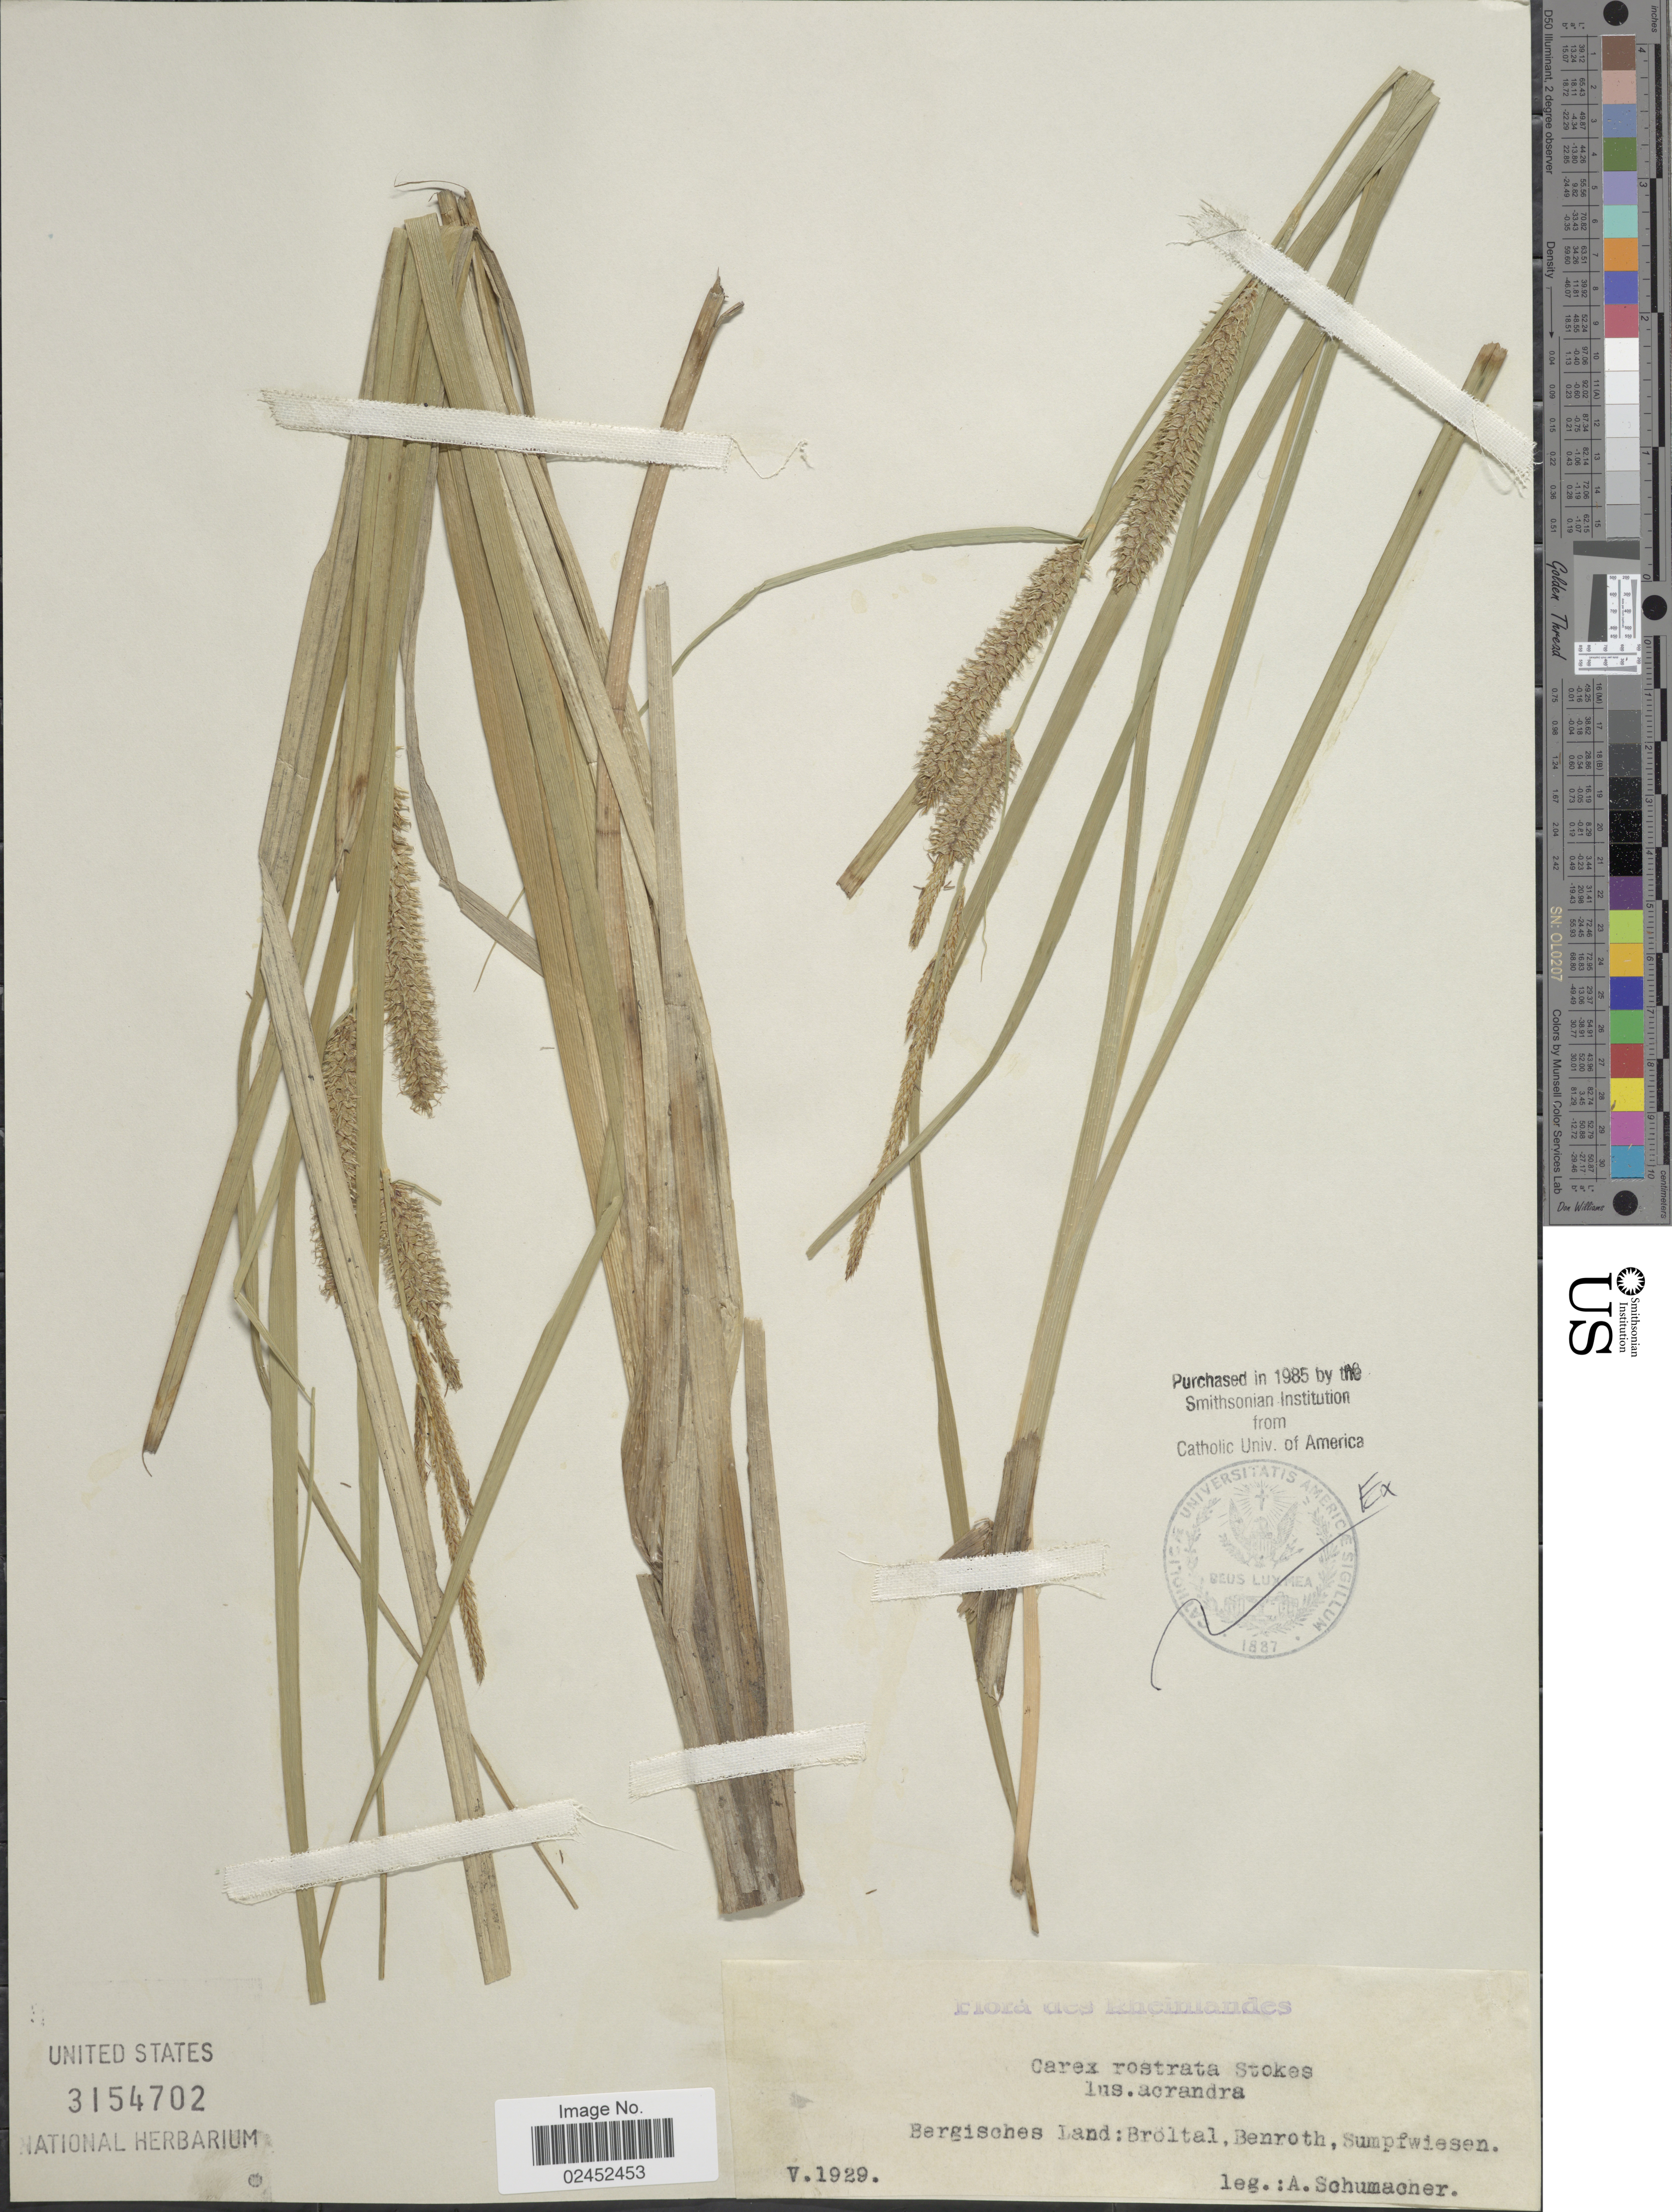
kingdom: Plantae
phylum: Tracheophyta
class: Liliopsida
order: Poales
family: Cyperaceae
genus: Carex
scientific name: Carex rostrata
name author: Stokes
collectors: A. Schumacher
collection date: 1929-05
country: Germany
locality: Bergisches Land: Broltal, Benroth, Sumpfwiesen.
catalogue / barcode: US 3154702